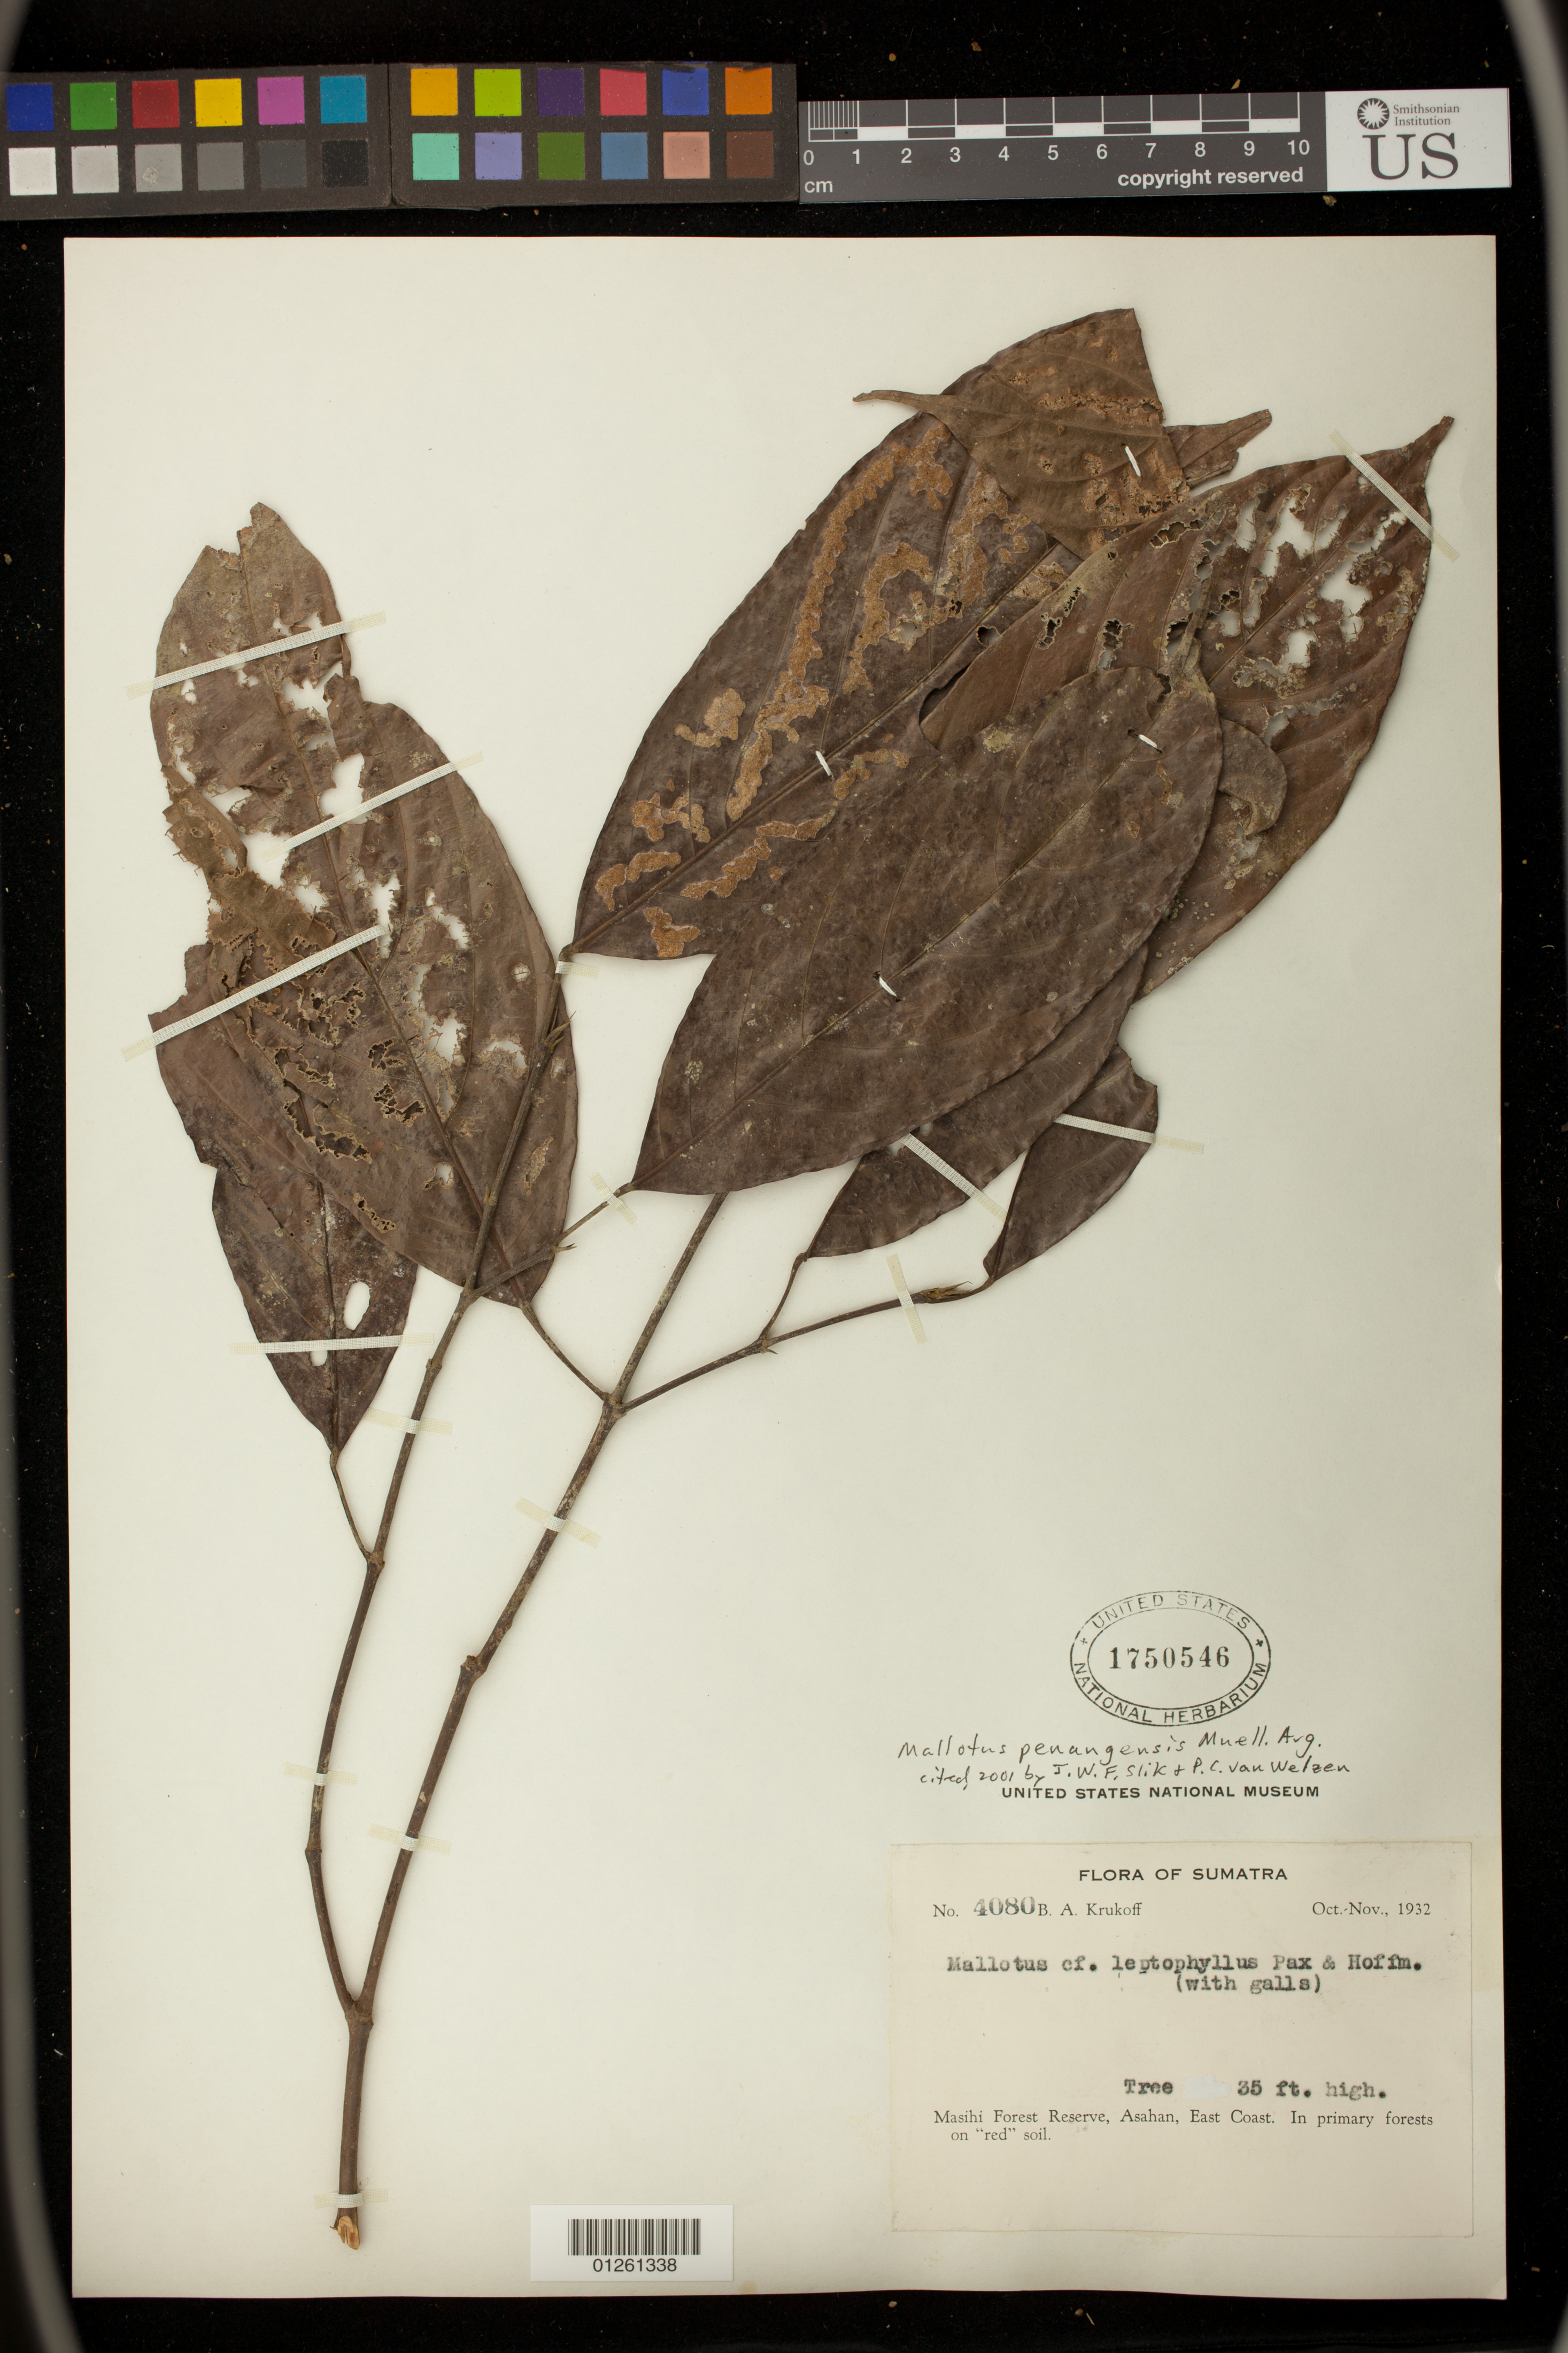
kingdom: Plantae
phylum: Tracheophyta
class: Magnoliopsida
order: Malpighiales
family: Euphorbiaceae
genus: Hancea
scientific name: Hancea penangensis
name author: (Müll. Arg.) S.E.C. Sierra et al.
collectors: B. A. Krukoff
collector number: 4080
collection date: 1932-10/1932-11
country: Indonesia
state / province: Sumatra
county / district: Sumatera Utara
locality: Masihi Forest Reserve, Asahan, East Coast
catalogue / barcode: US 1750546